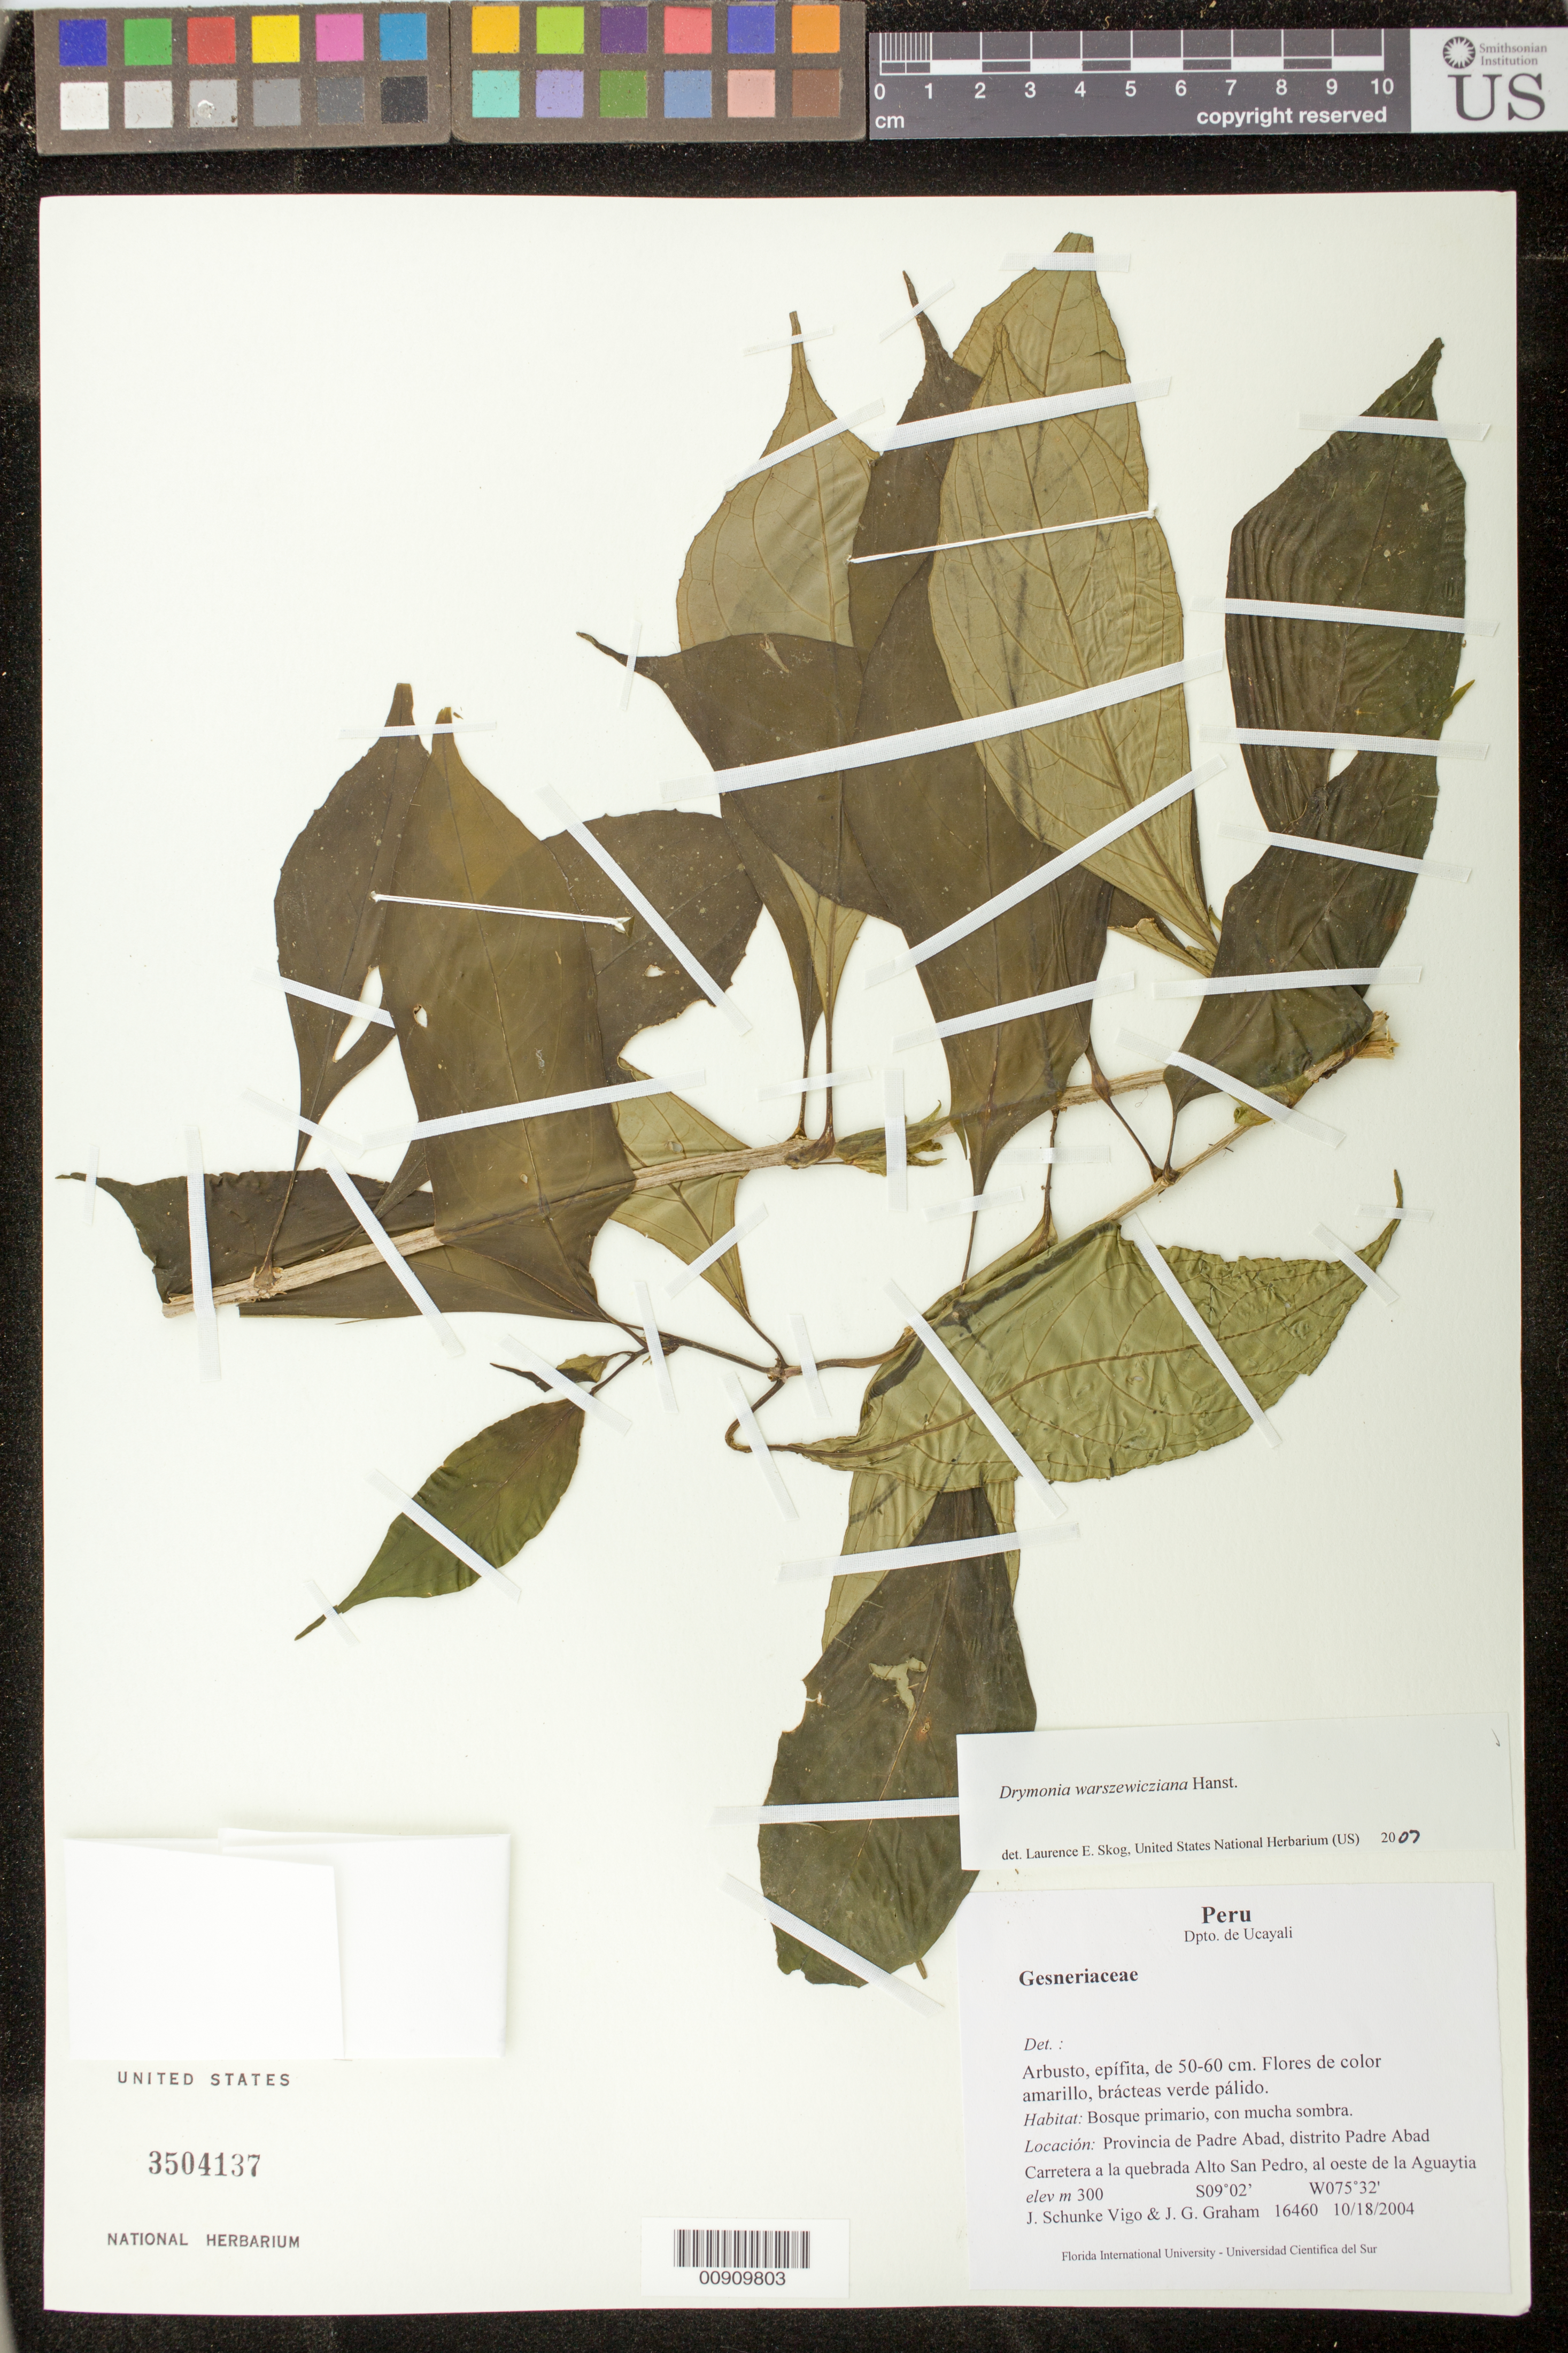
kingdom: Plantae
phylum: Tracheophyta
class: Magnoliopsida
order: Lamiales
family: Gesneriaceae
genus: Drymonia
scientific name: Drymonia warszewicziana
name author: Hanst.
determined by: Skog, Laurence E.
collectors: J. Schunke Vigo & J. G. Graham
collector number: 16460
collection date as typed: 18 Oct 2004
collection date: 2004-10-18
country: Peru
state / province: Ucayali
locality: Provincia de Padre Abad, distrito Padre Abad. Carretera a la quebrada Alto San Pedro, al oeste de la Aguaytia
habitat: Bosque primario, con mucha sombra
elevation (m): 300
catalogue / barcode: US 3504137